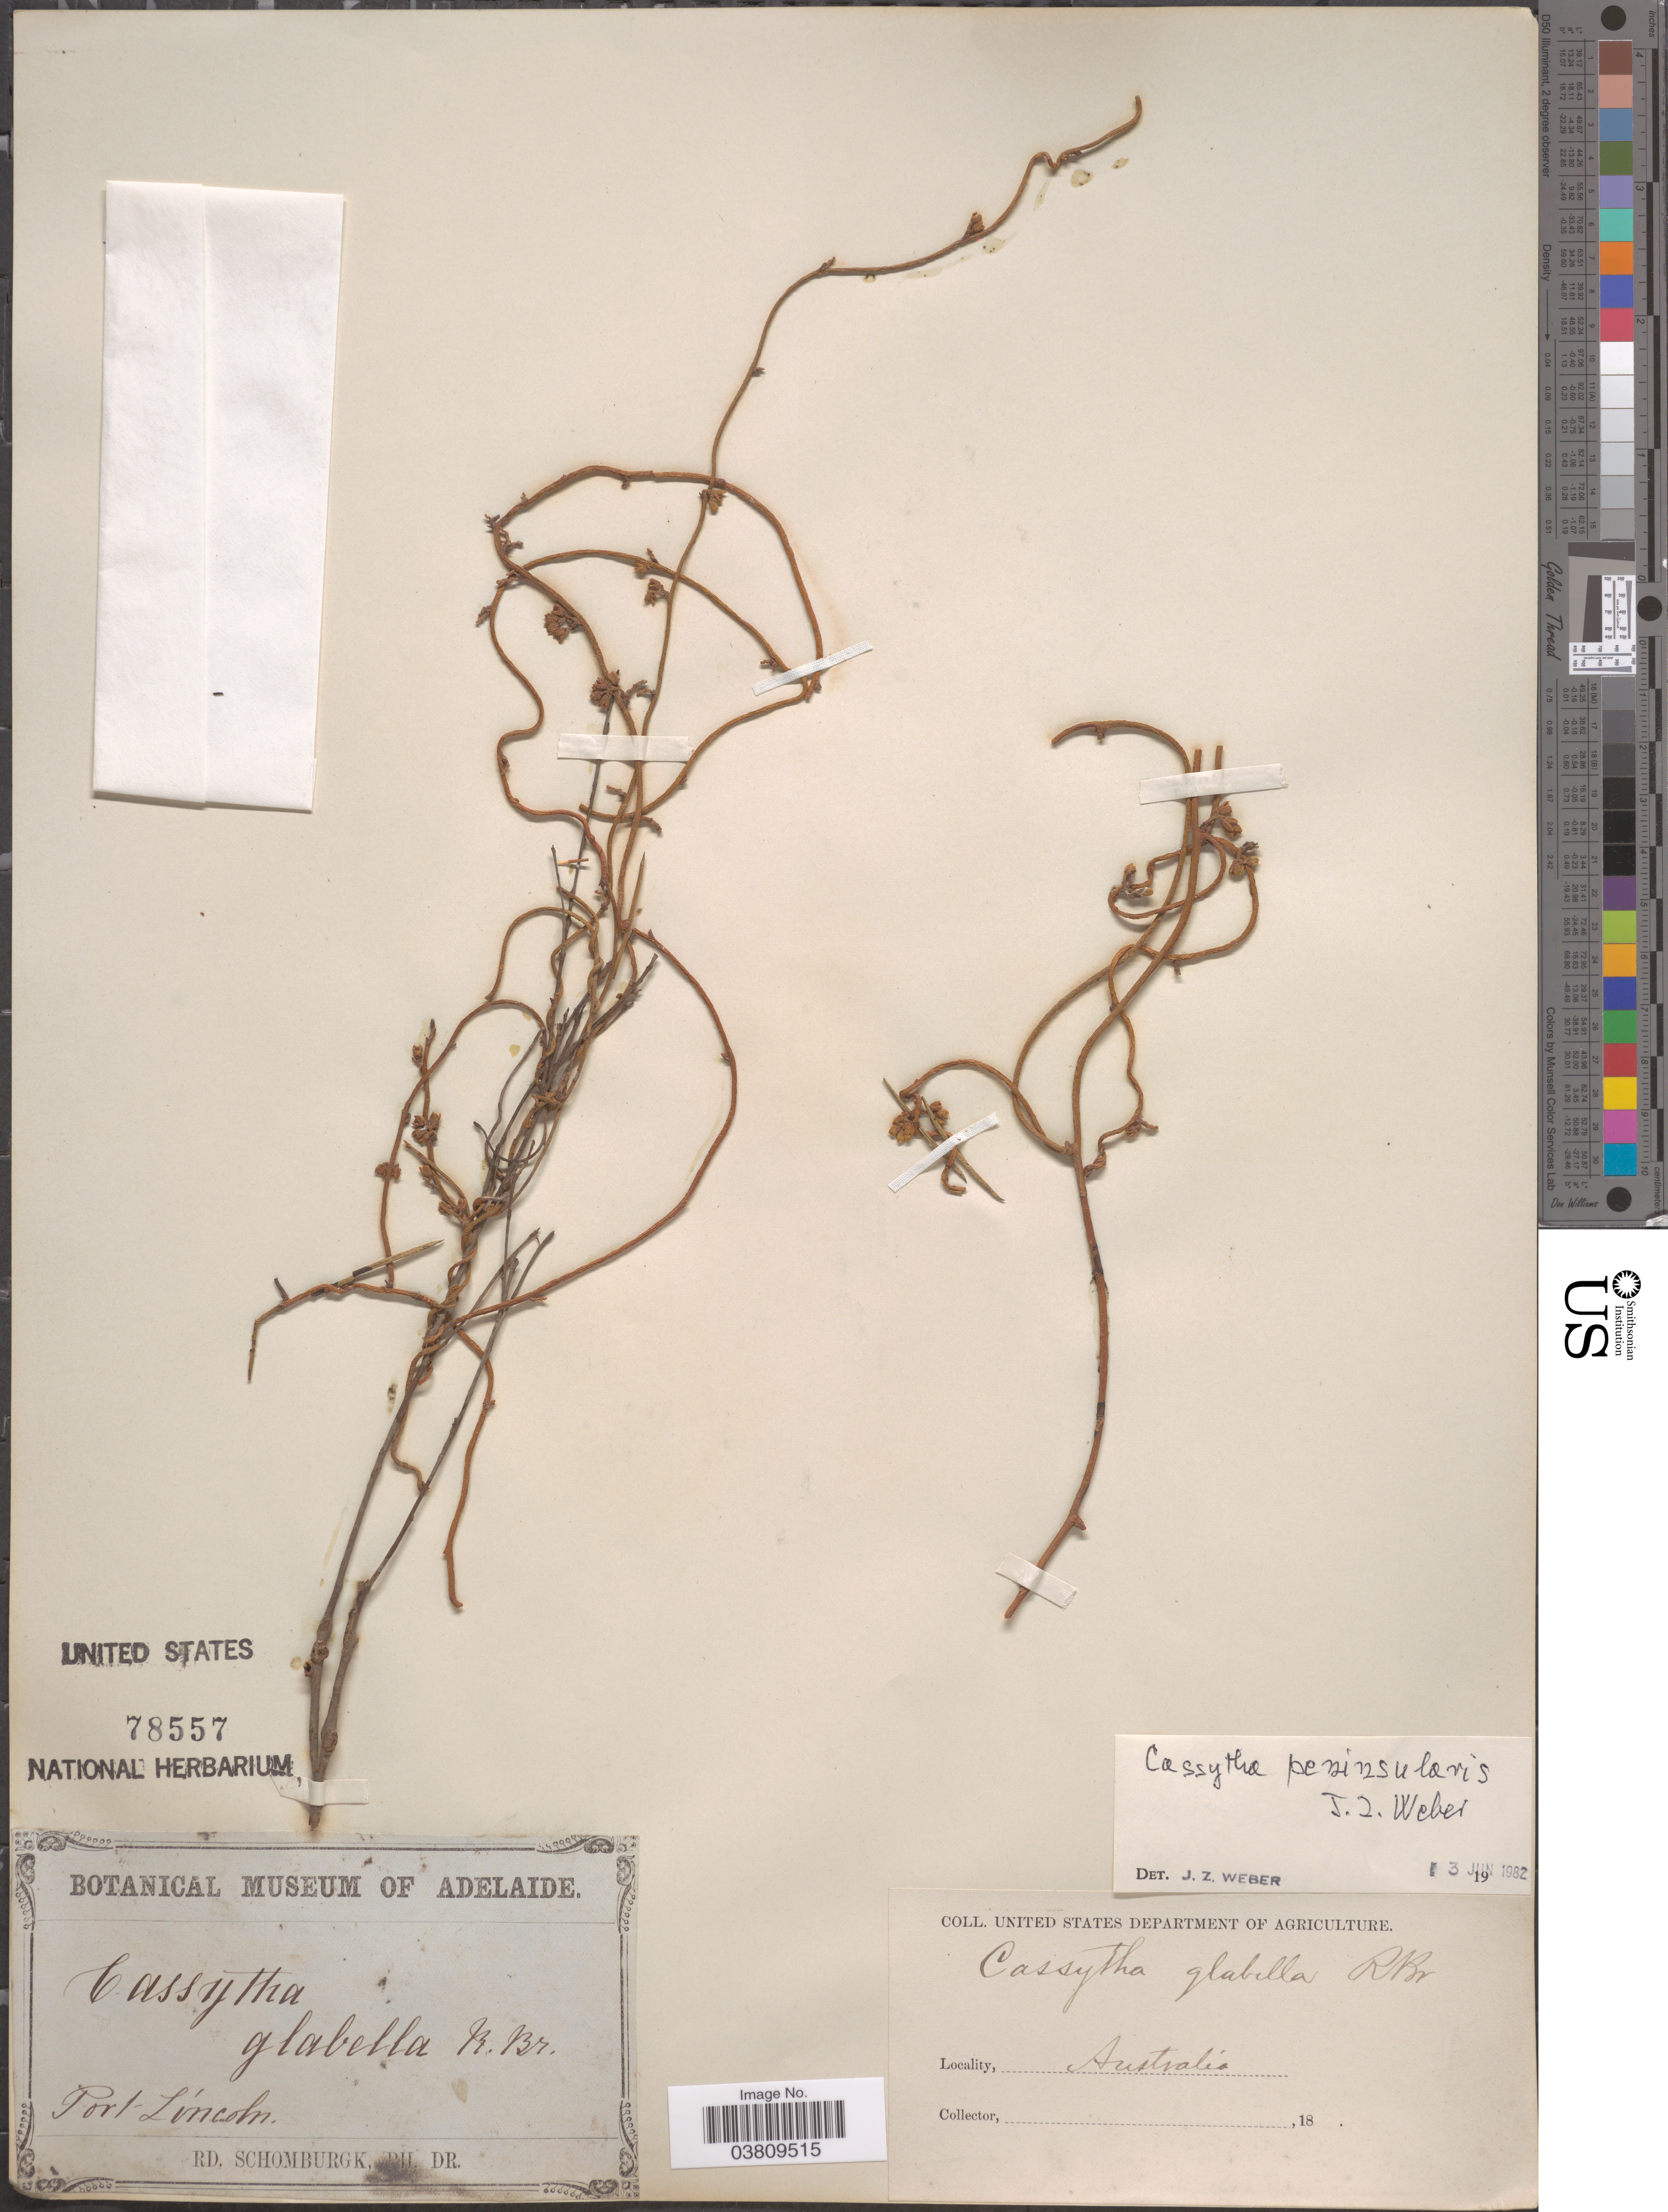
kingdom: Plantae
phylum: Tracheophyta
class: Magnoliopsida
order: Laurales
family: Lauraceae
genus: Cassytha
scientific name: Cassytha peninsularis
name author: J.Z. Weber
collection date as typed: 18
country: Australia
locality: Port Lincoln.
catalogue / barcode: US 78557